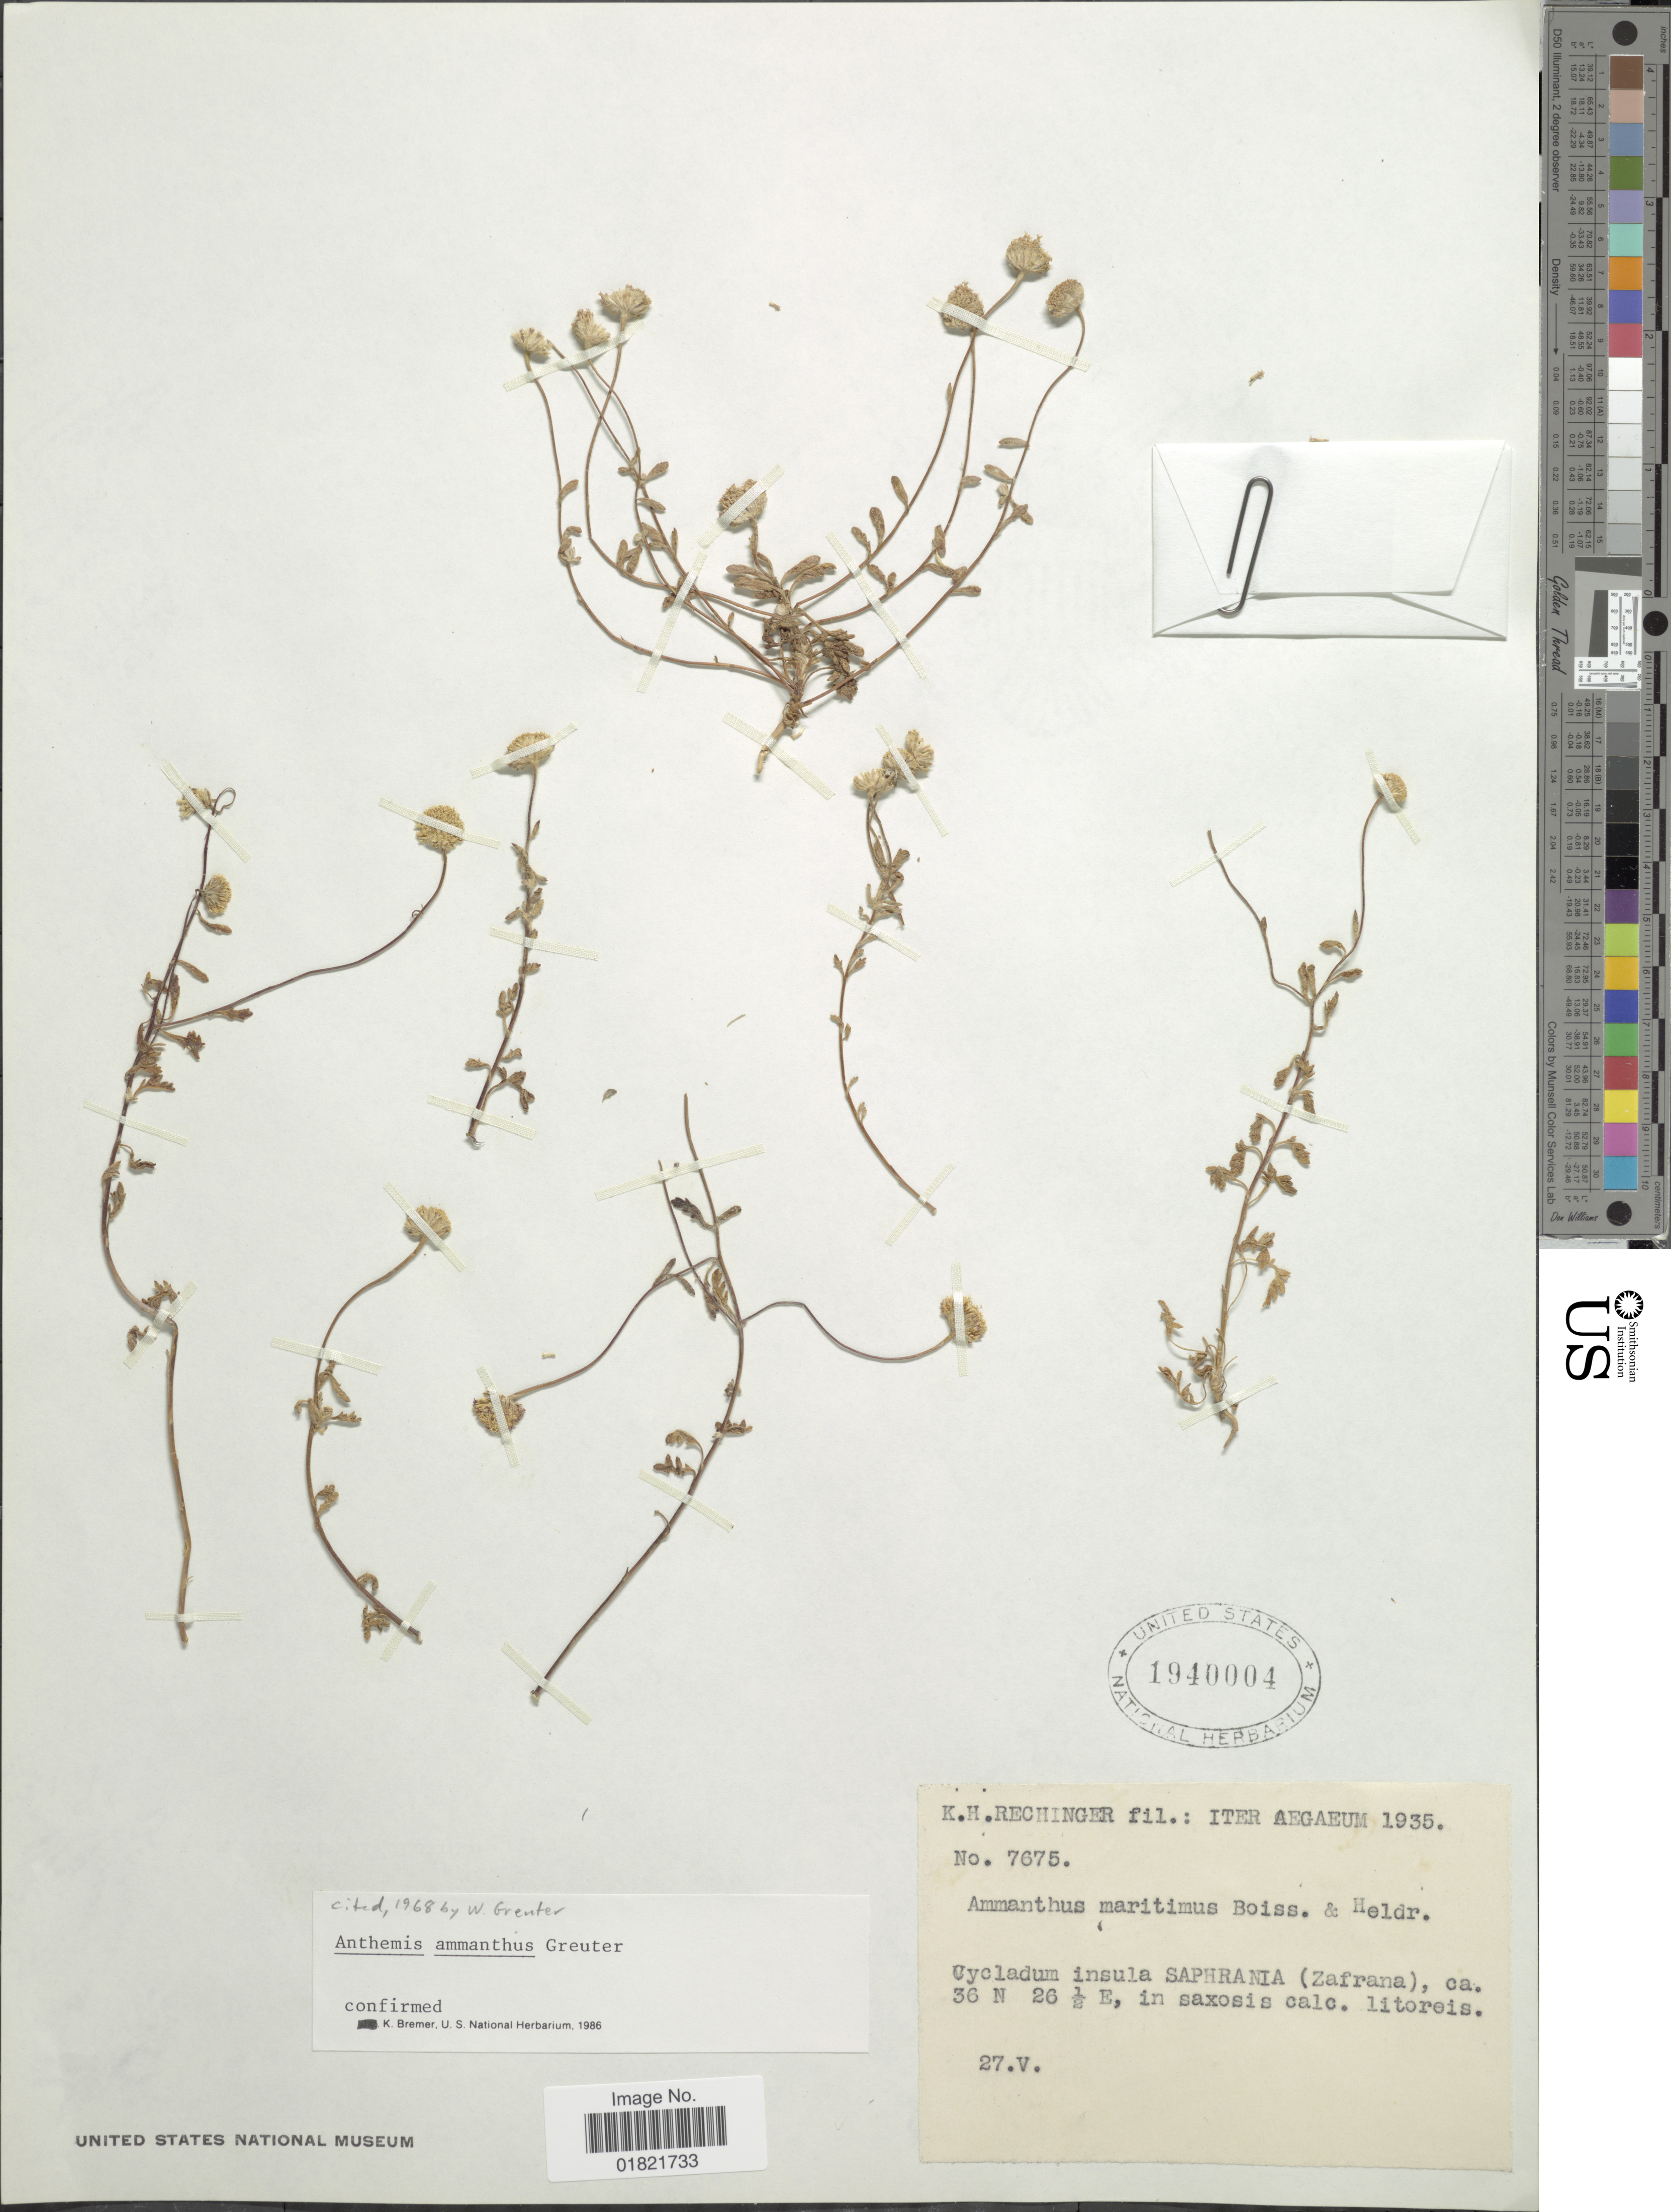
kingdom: Plantae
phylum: Tracheophyta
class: Magnoliopsida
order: Asterales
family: Asteraceae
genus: Anthemis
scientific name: Anthemis ammanthus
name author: Greuter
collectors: K. H. Rechinger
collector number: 7675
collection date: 1935-05-27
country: Greece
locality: Cycladum insula Saphrania (Zafrana), ca 36 N 26 ½ E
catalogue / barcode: US 1940004